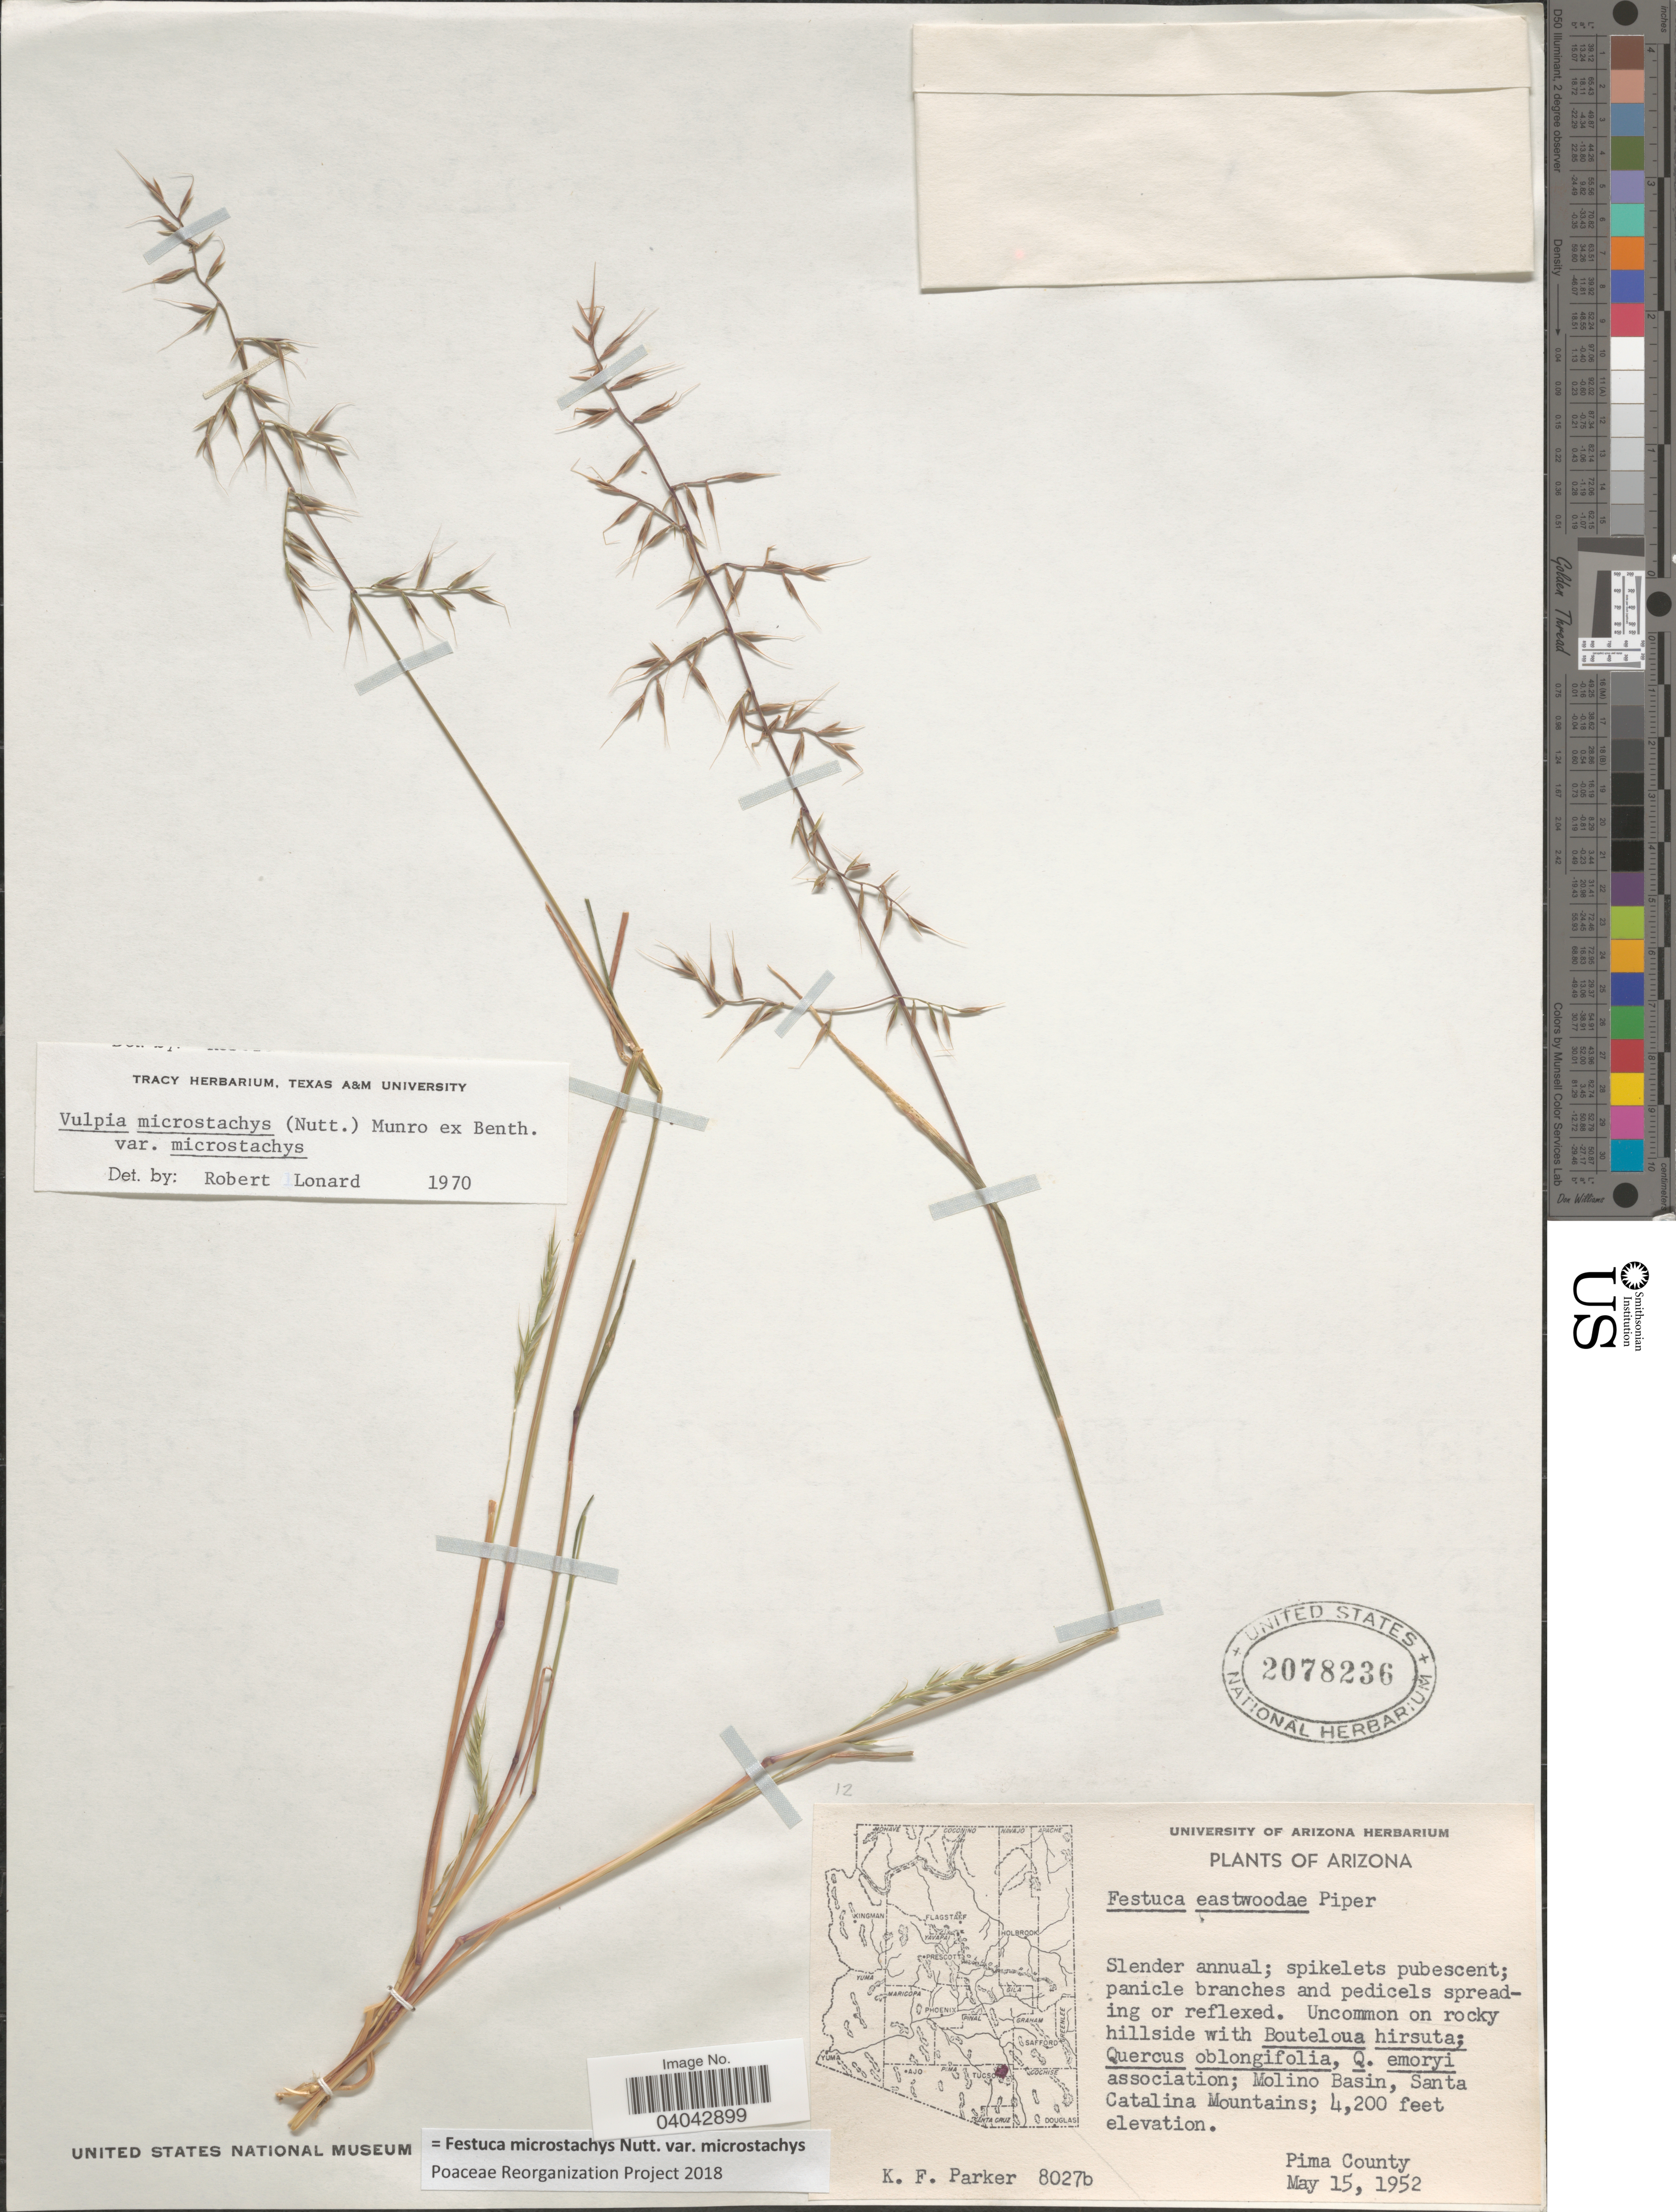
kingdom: Plantae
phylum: Tracheophyta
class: Liliopsida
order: Poales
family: Poaceae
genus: Festuca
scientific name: Festuca microstachys var. microstachys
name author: Nutt.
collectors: K. F. Parker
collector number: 8027b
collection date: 1952-05-15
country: United States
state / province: Arizona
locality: Molino Basin, Santa Catalina Mountains. Pima County.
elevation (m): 1280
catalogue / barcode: US 2078236